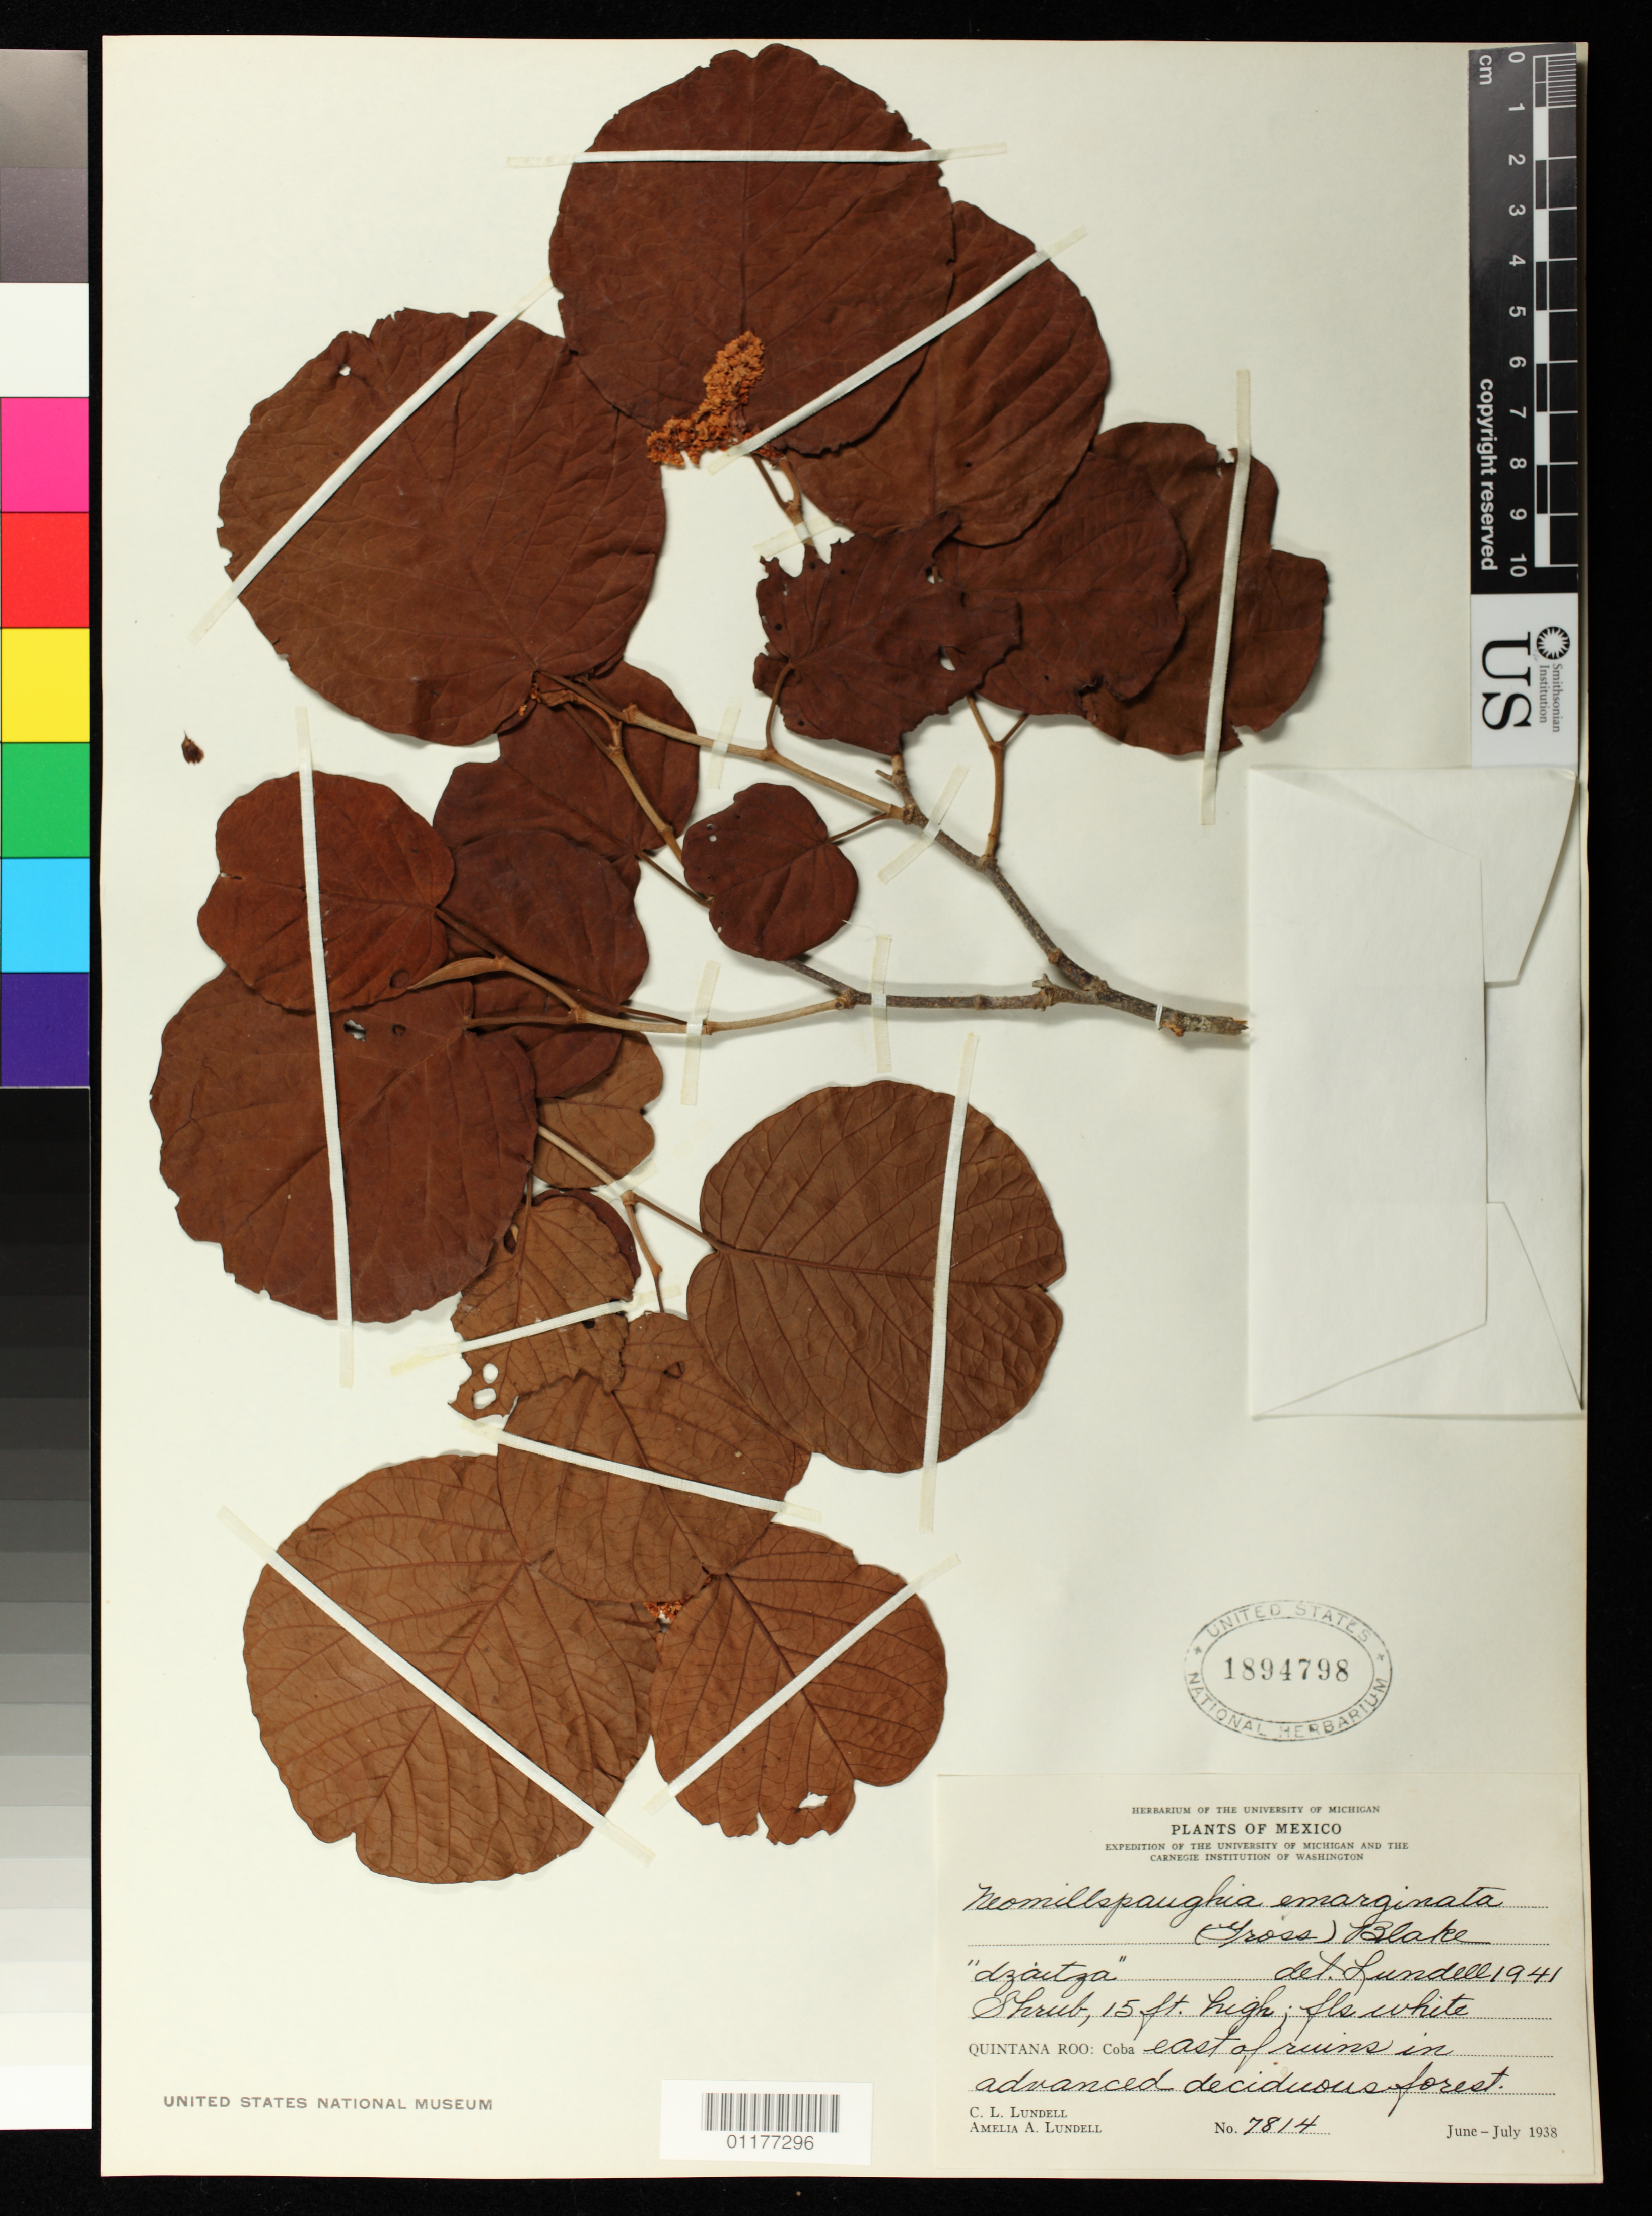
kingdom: Plantae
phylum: Tracheophyta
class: Magnoliopsida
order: Caryophyllales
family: Polygonaceae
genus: Neomillspaughia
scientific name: Neomillspaughia emarginata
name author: (H. Gross) S.F. Blake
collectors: C. L. Lundell & A. A. Lundell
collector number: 7814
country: Mexico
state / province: Quintana Roo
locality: E of ruins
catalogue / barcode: US 1894798